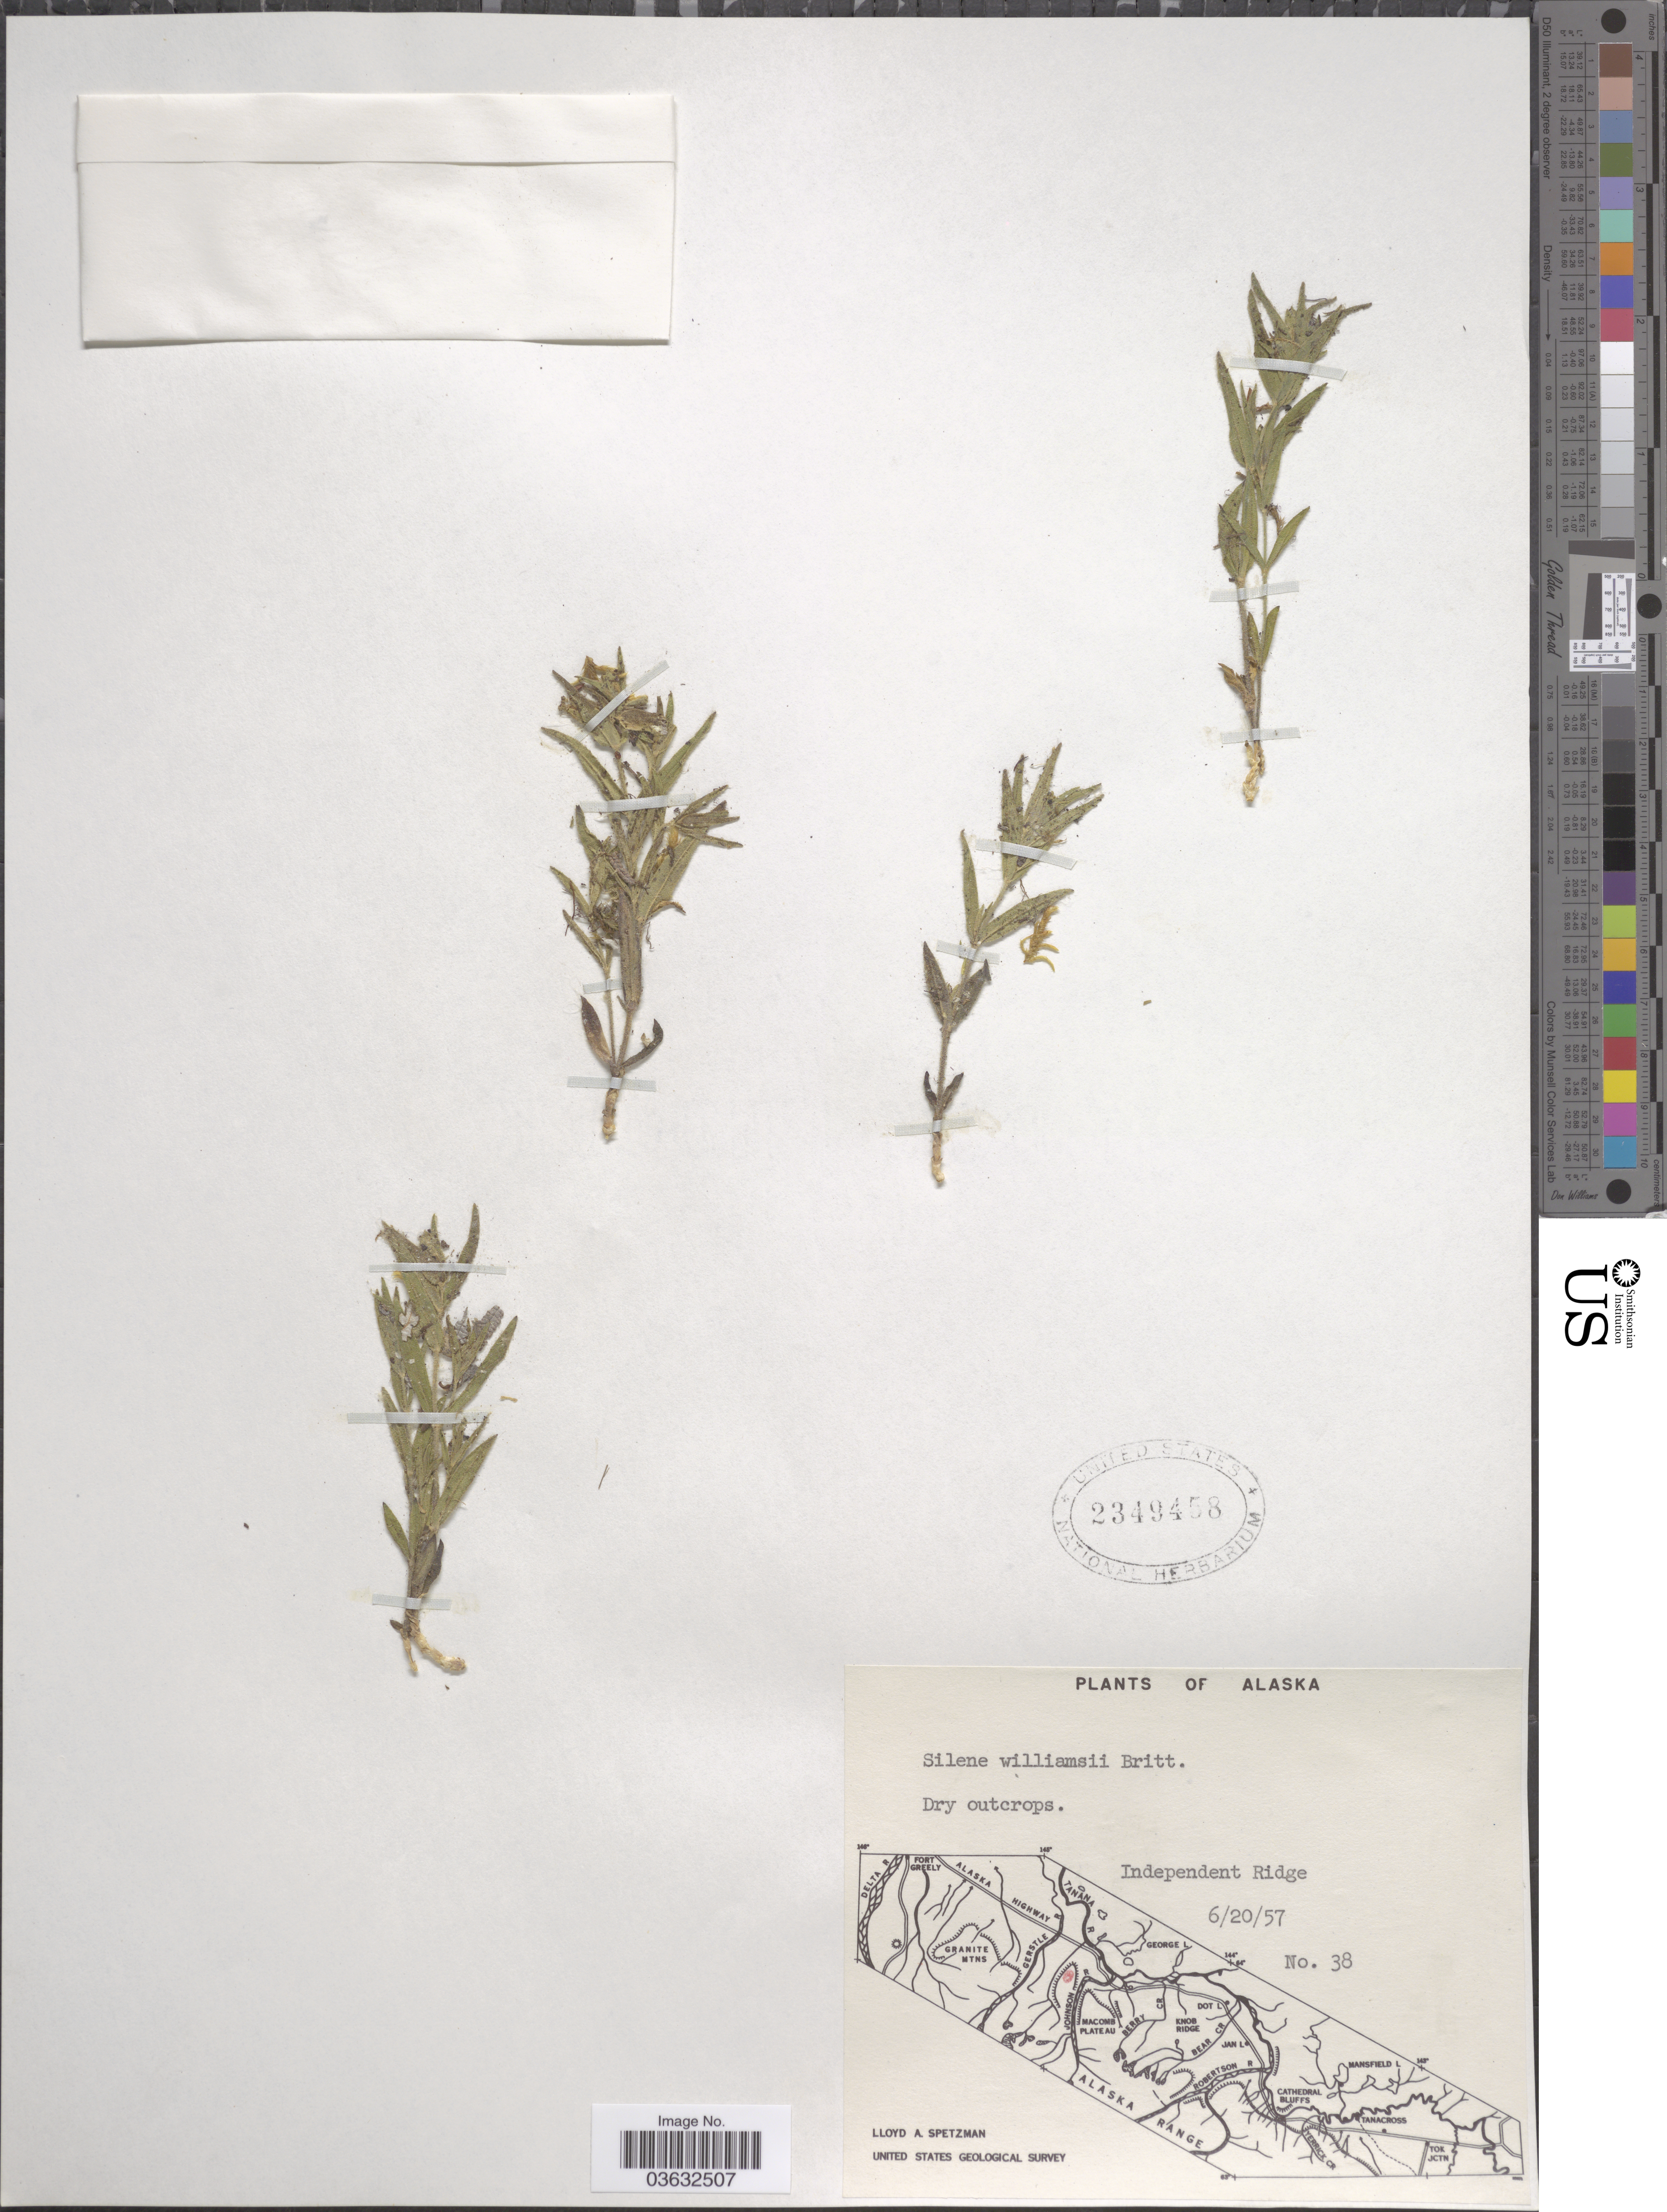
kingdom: Plantae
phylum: Tracheophyta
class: Magnoliopsida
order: Caryophyllales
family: Caryophyllaceae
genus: Silene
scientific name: Silene williamsii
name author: Britton in Britton & Rydb.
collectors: L. Spetzman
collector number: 38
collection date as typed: Transcribed d/m/y: 20/6/57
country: United States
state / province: Alaska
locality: Independent Ridge.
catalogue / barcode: US 2349458